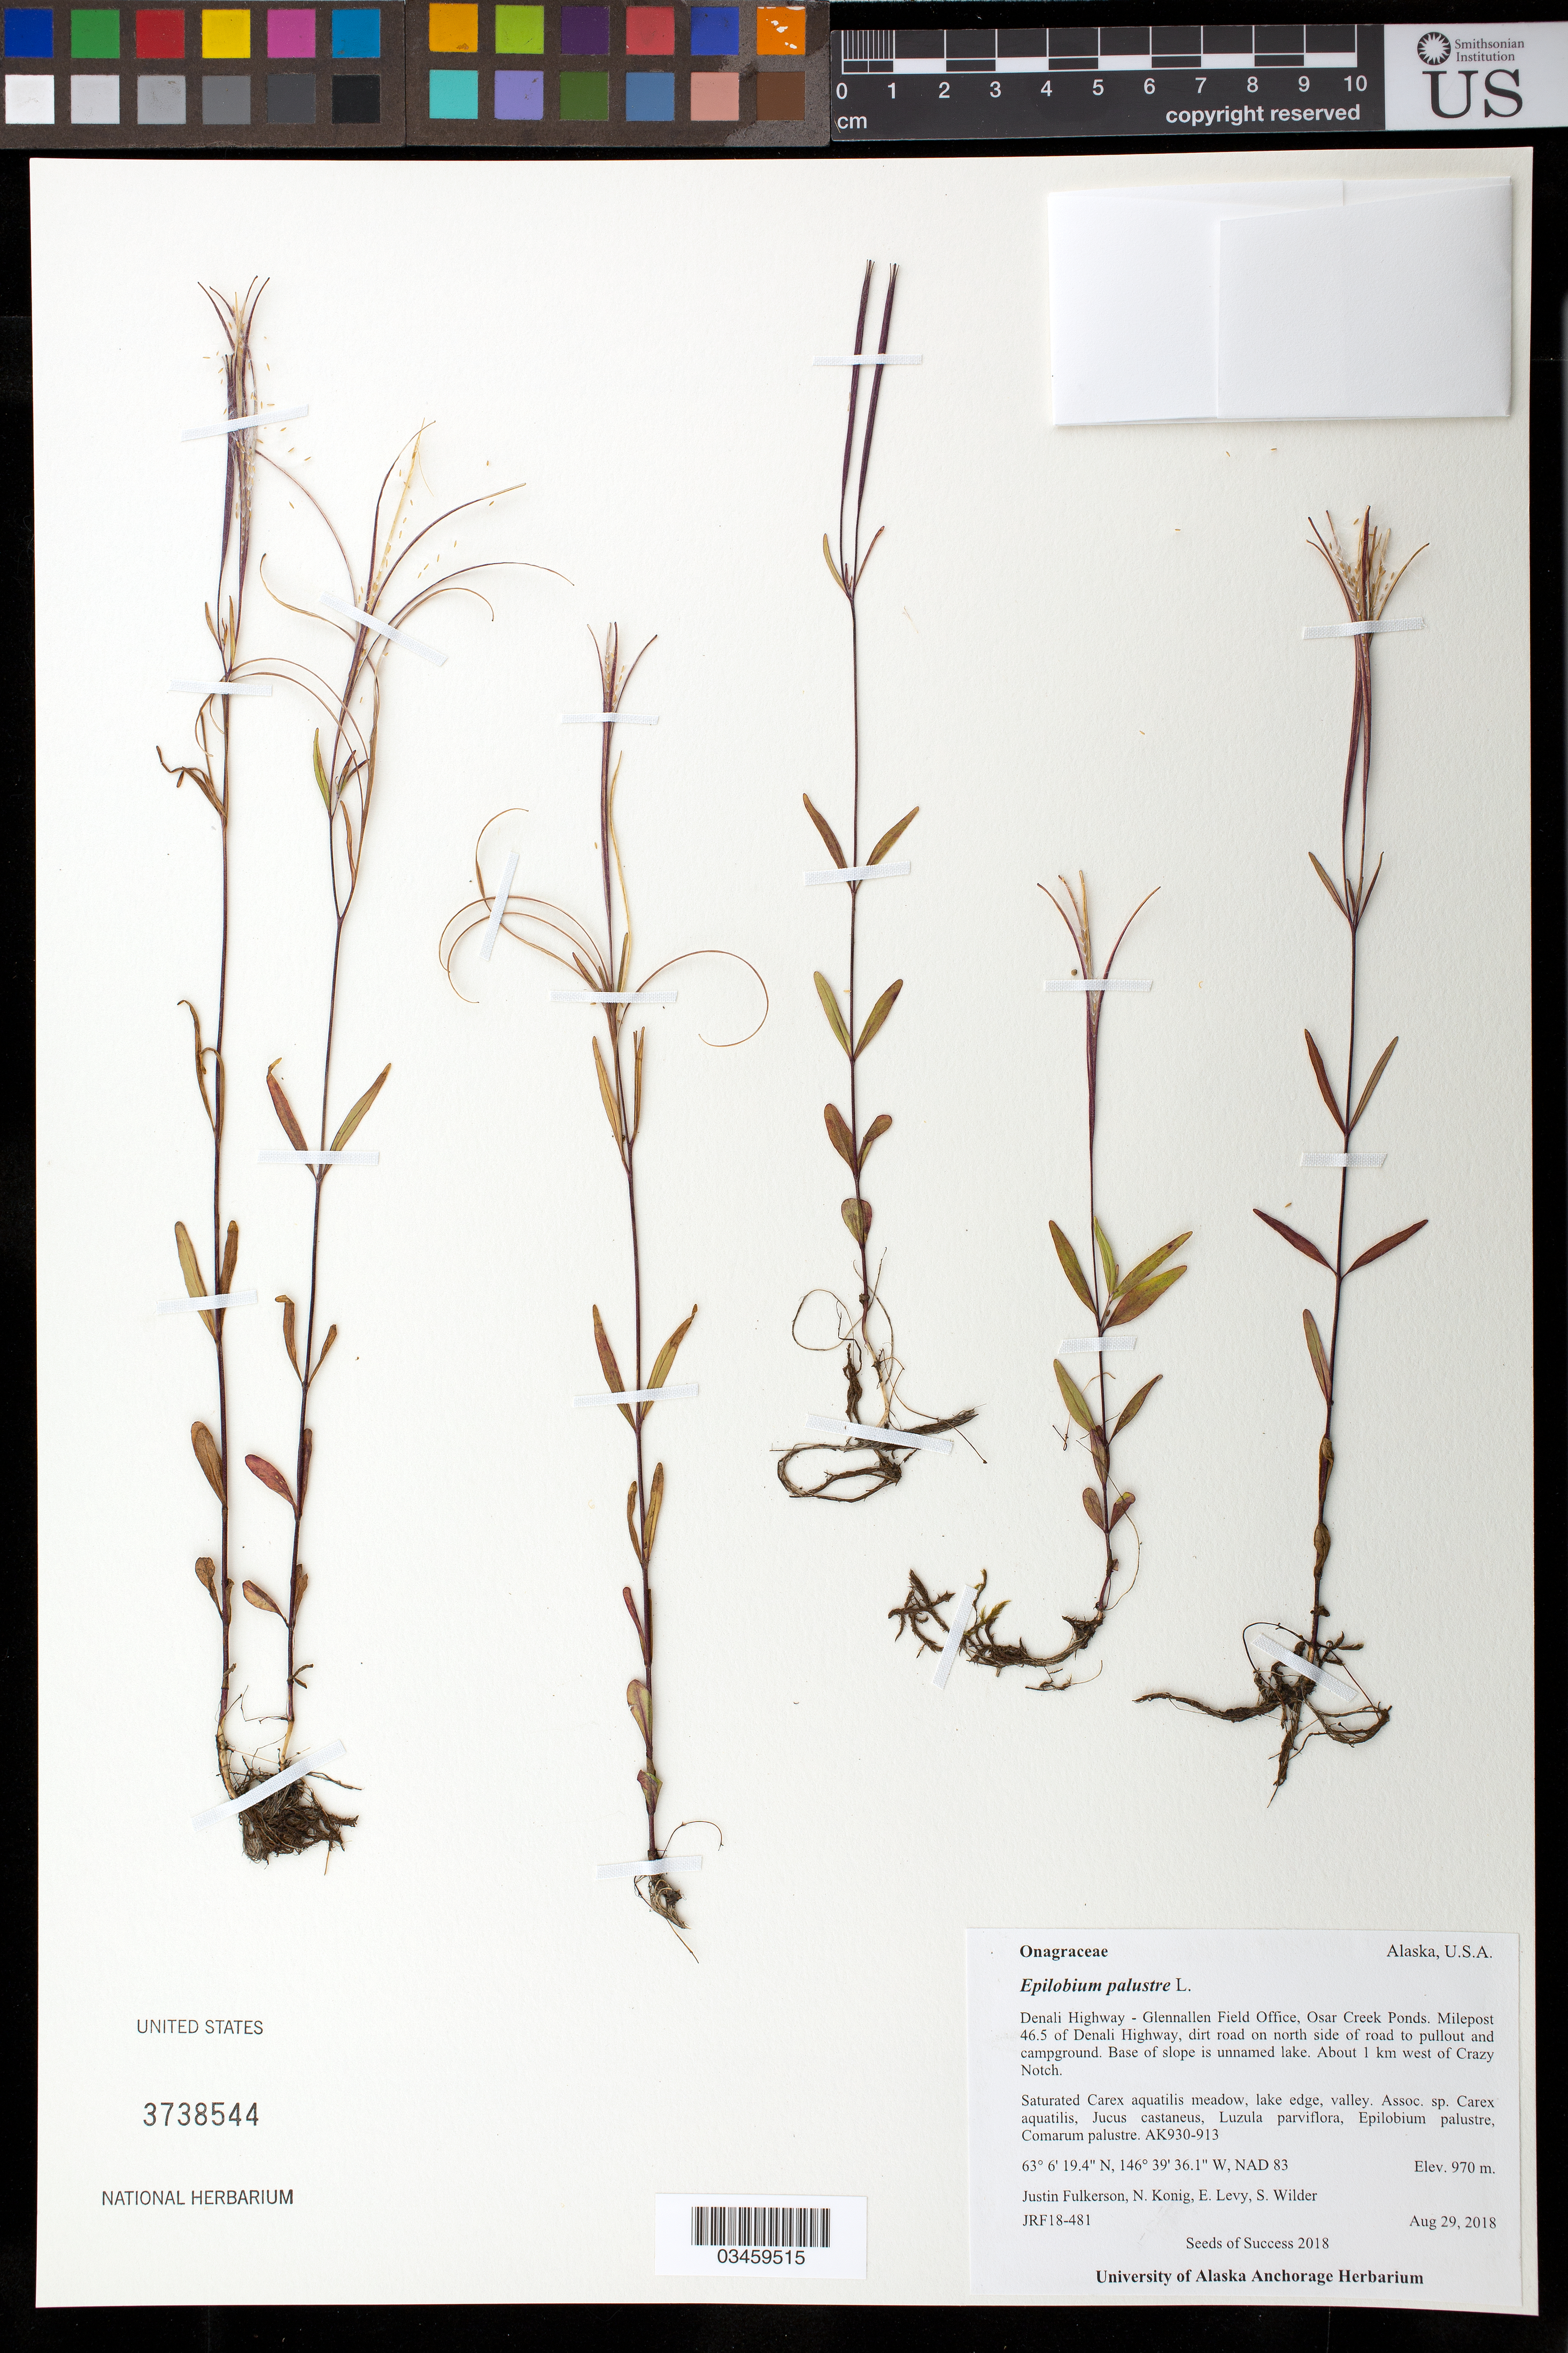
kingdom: Plantae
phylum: Tracheophyta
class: Magnoliopsida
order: Myrtales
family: Onagraceae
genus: Epilobium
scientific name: Epilobium palustre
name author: L.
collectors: J. Fulkerson, N. Konig, E. Levy & S. Wilder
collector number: JRF18-481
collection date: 2018-08-29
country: United States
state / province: Alaska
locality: Denali Hwy- Glennallen Field Office, Osar Creek, milepost 46.5 of the Dinali Hwy, on N side of the road, 1 km W of Crazy Notch Lake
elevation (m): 970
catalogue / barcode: US 3738544